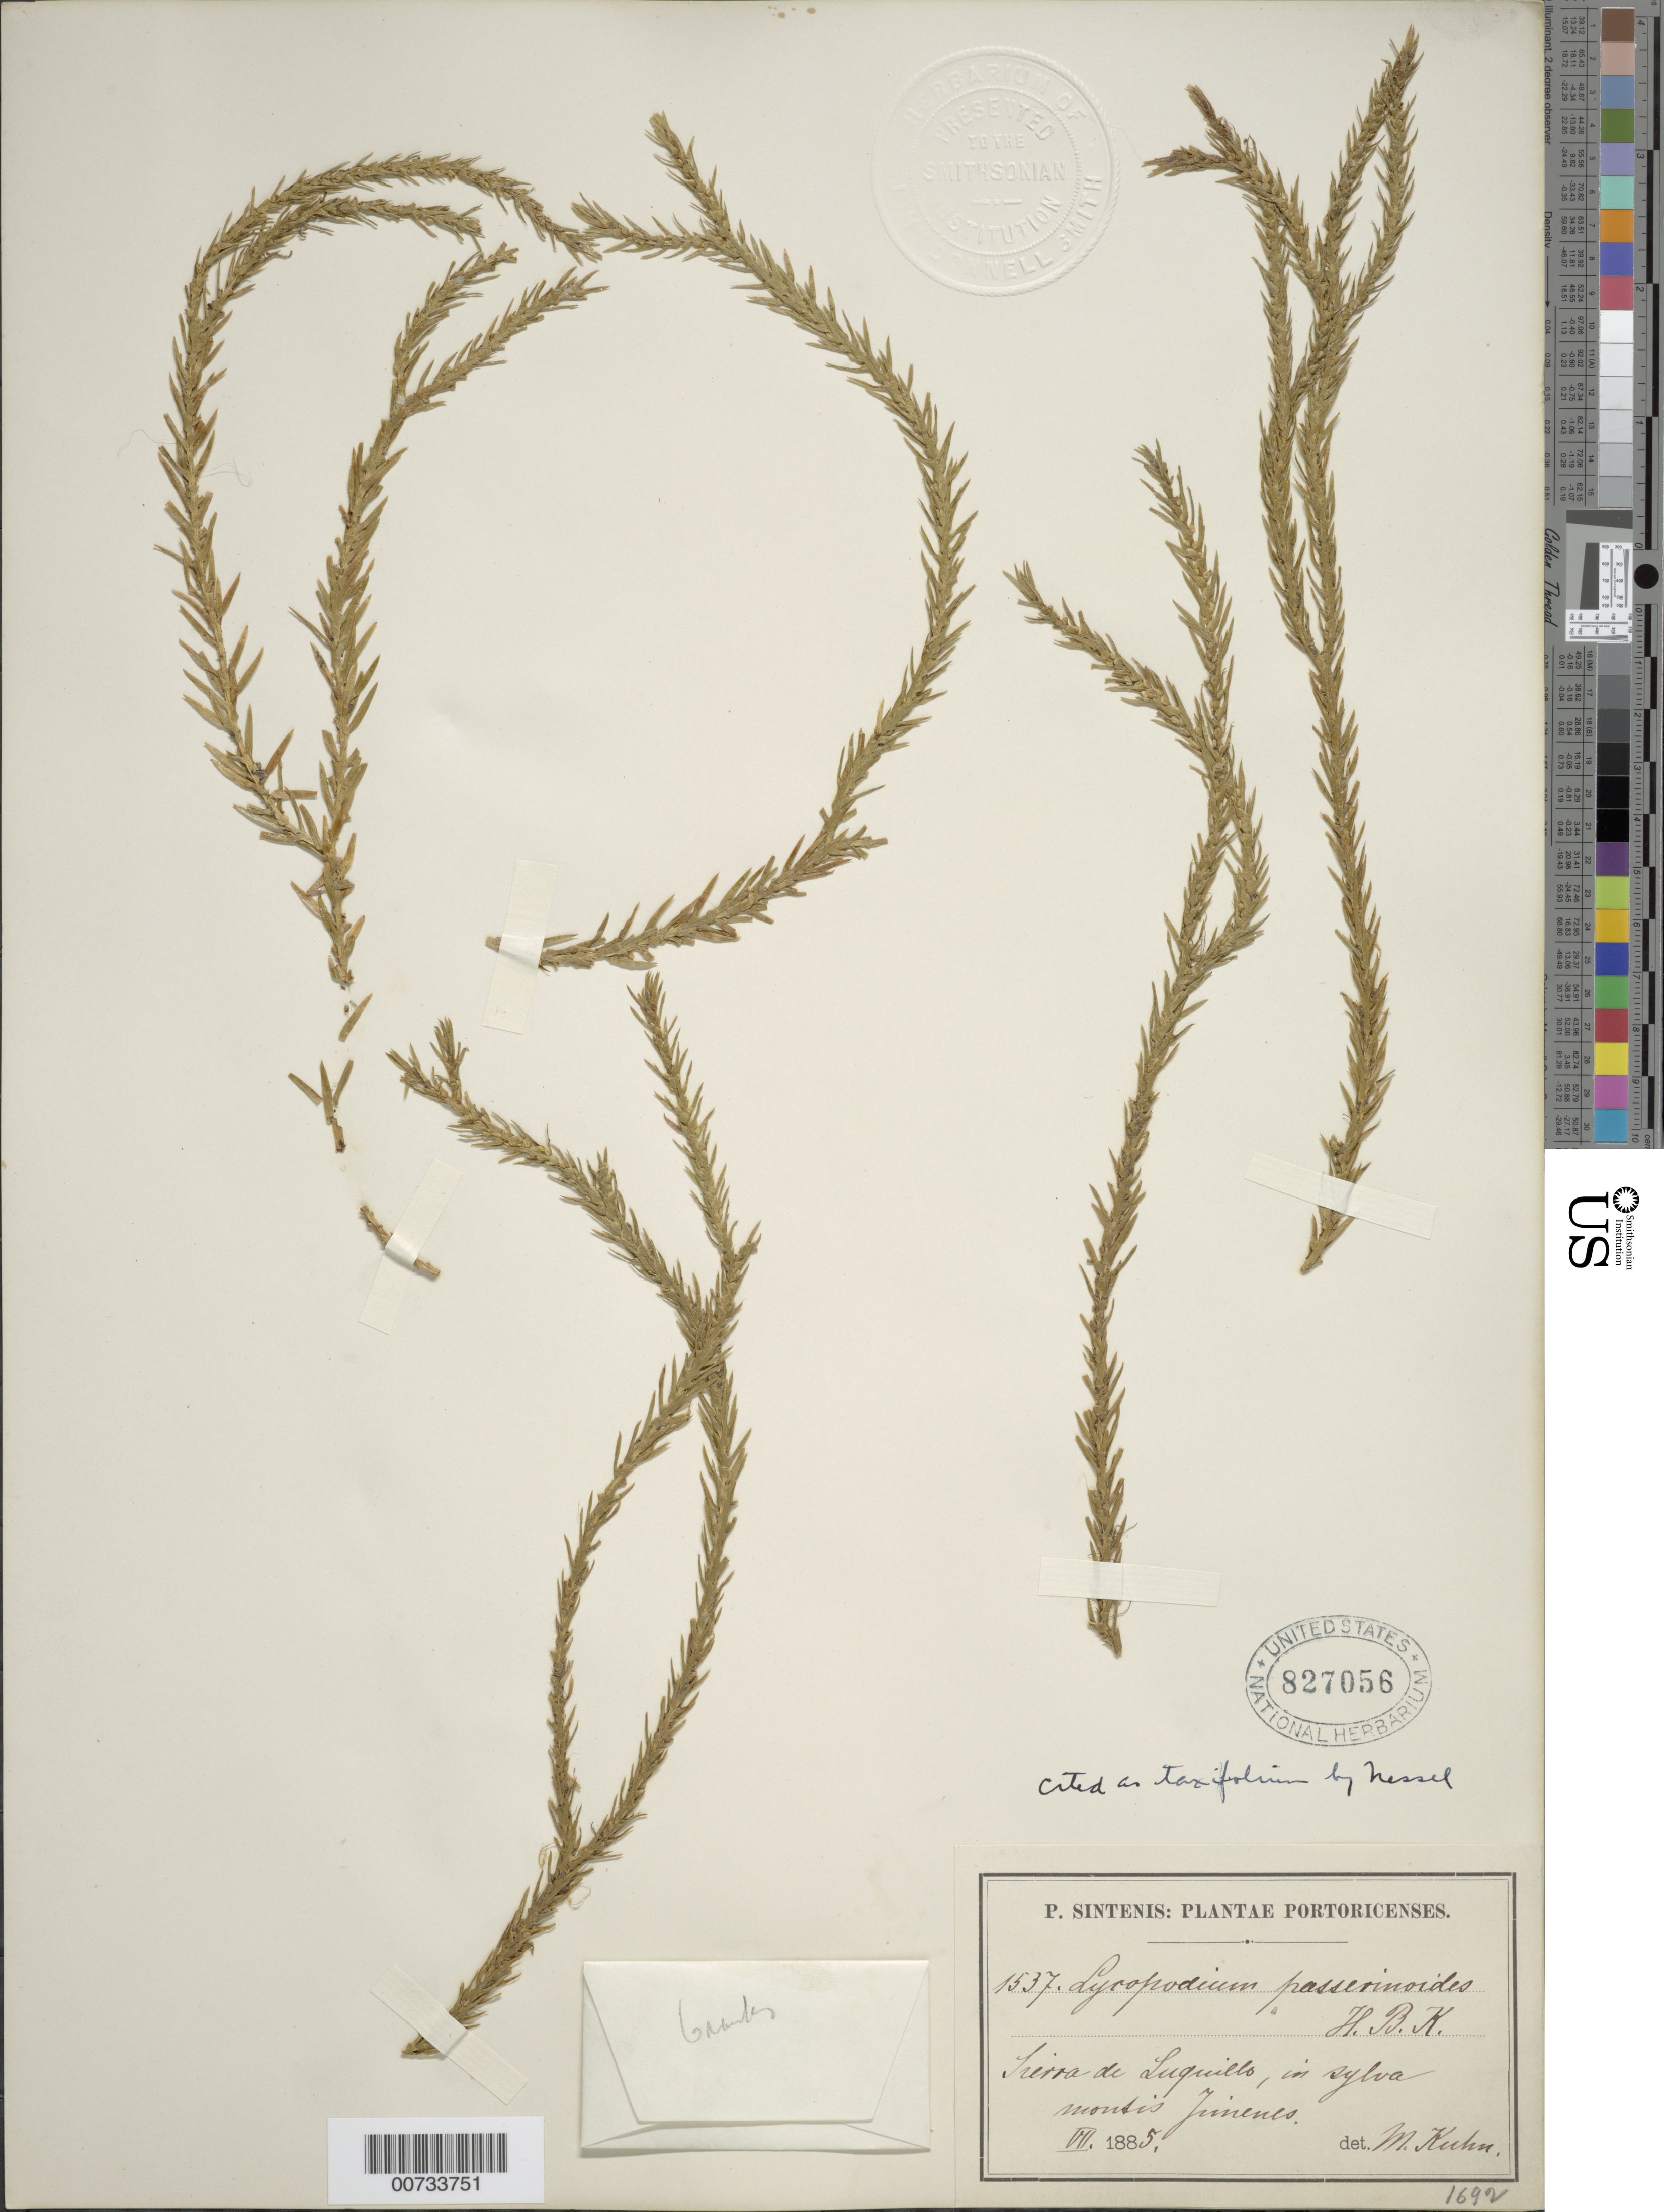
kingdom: Plantae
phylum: Tracheophyta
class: Lycopodiopsida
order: Lycopodiales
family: Lycopodiaceae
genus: Phlegmariurus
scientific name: Phlegmariurus taxifolius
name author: (Sw.) Á. Löve & D. Löve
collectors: P. Sintenis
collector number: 1537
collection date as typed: Jul 1885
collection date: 1885-07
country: Puerto Rico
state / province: Luquillo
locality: Sierra de Luquillo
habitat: In sylva montis Jimenes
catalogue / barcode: US 827056